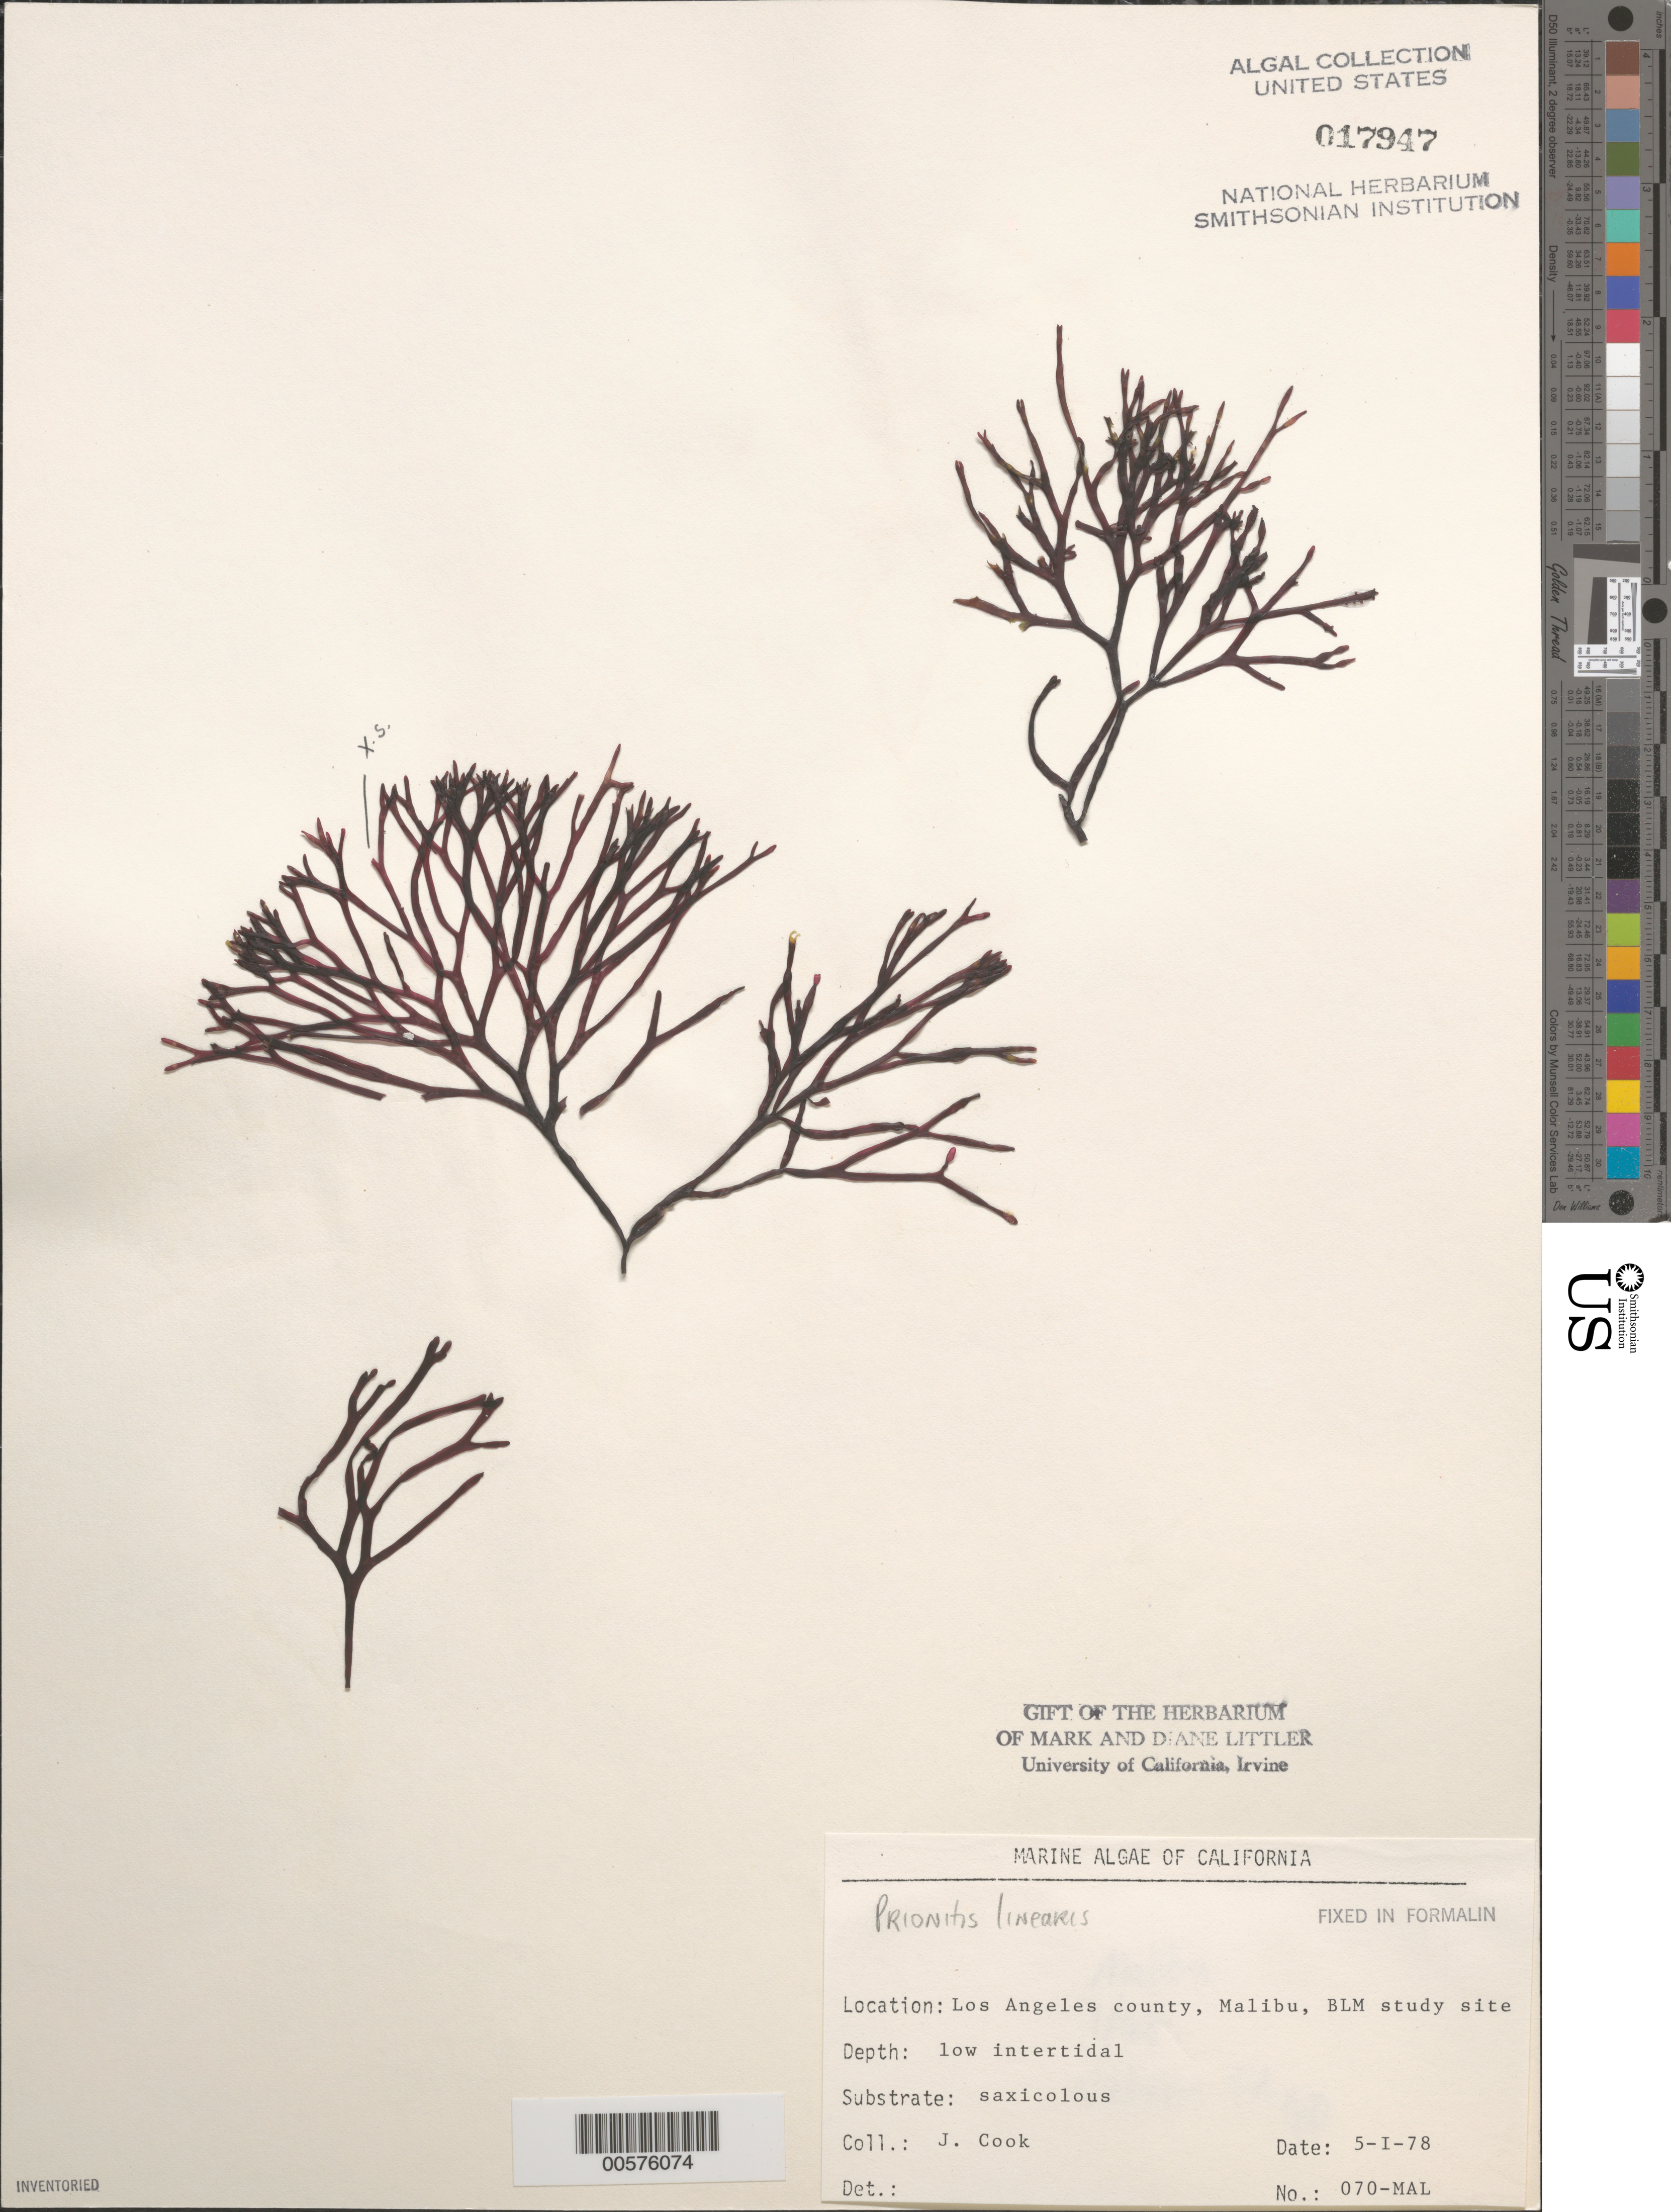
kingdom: Plantae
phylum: Rhodophyta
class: Florideophyceae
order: Cryptonemiales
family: Cryptonemiaceae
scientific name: Prionitis linearis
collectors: J. Cook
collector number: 070-mal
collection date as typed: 05 Jan 1978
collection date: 1978-01-05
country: United States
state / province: California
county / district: Los Angeles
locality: Malibu, near Paradise Cove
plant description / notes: BLM-SOCALBIGHT Rocky Intertidal Survey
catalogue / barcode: US 17947